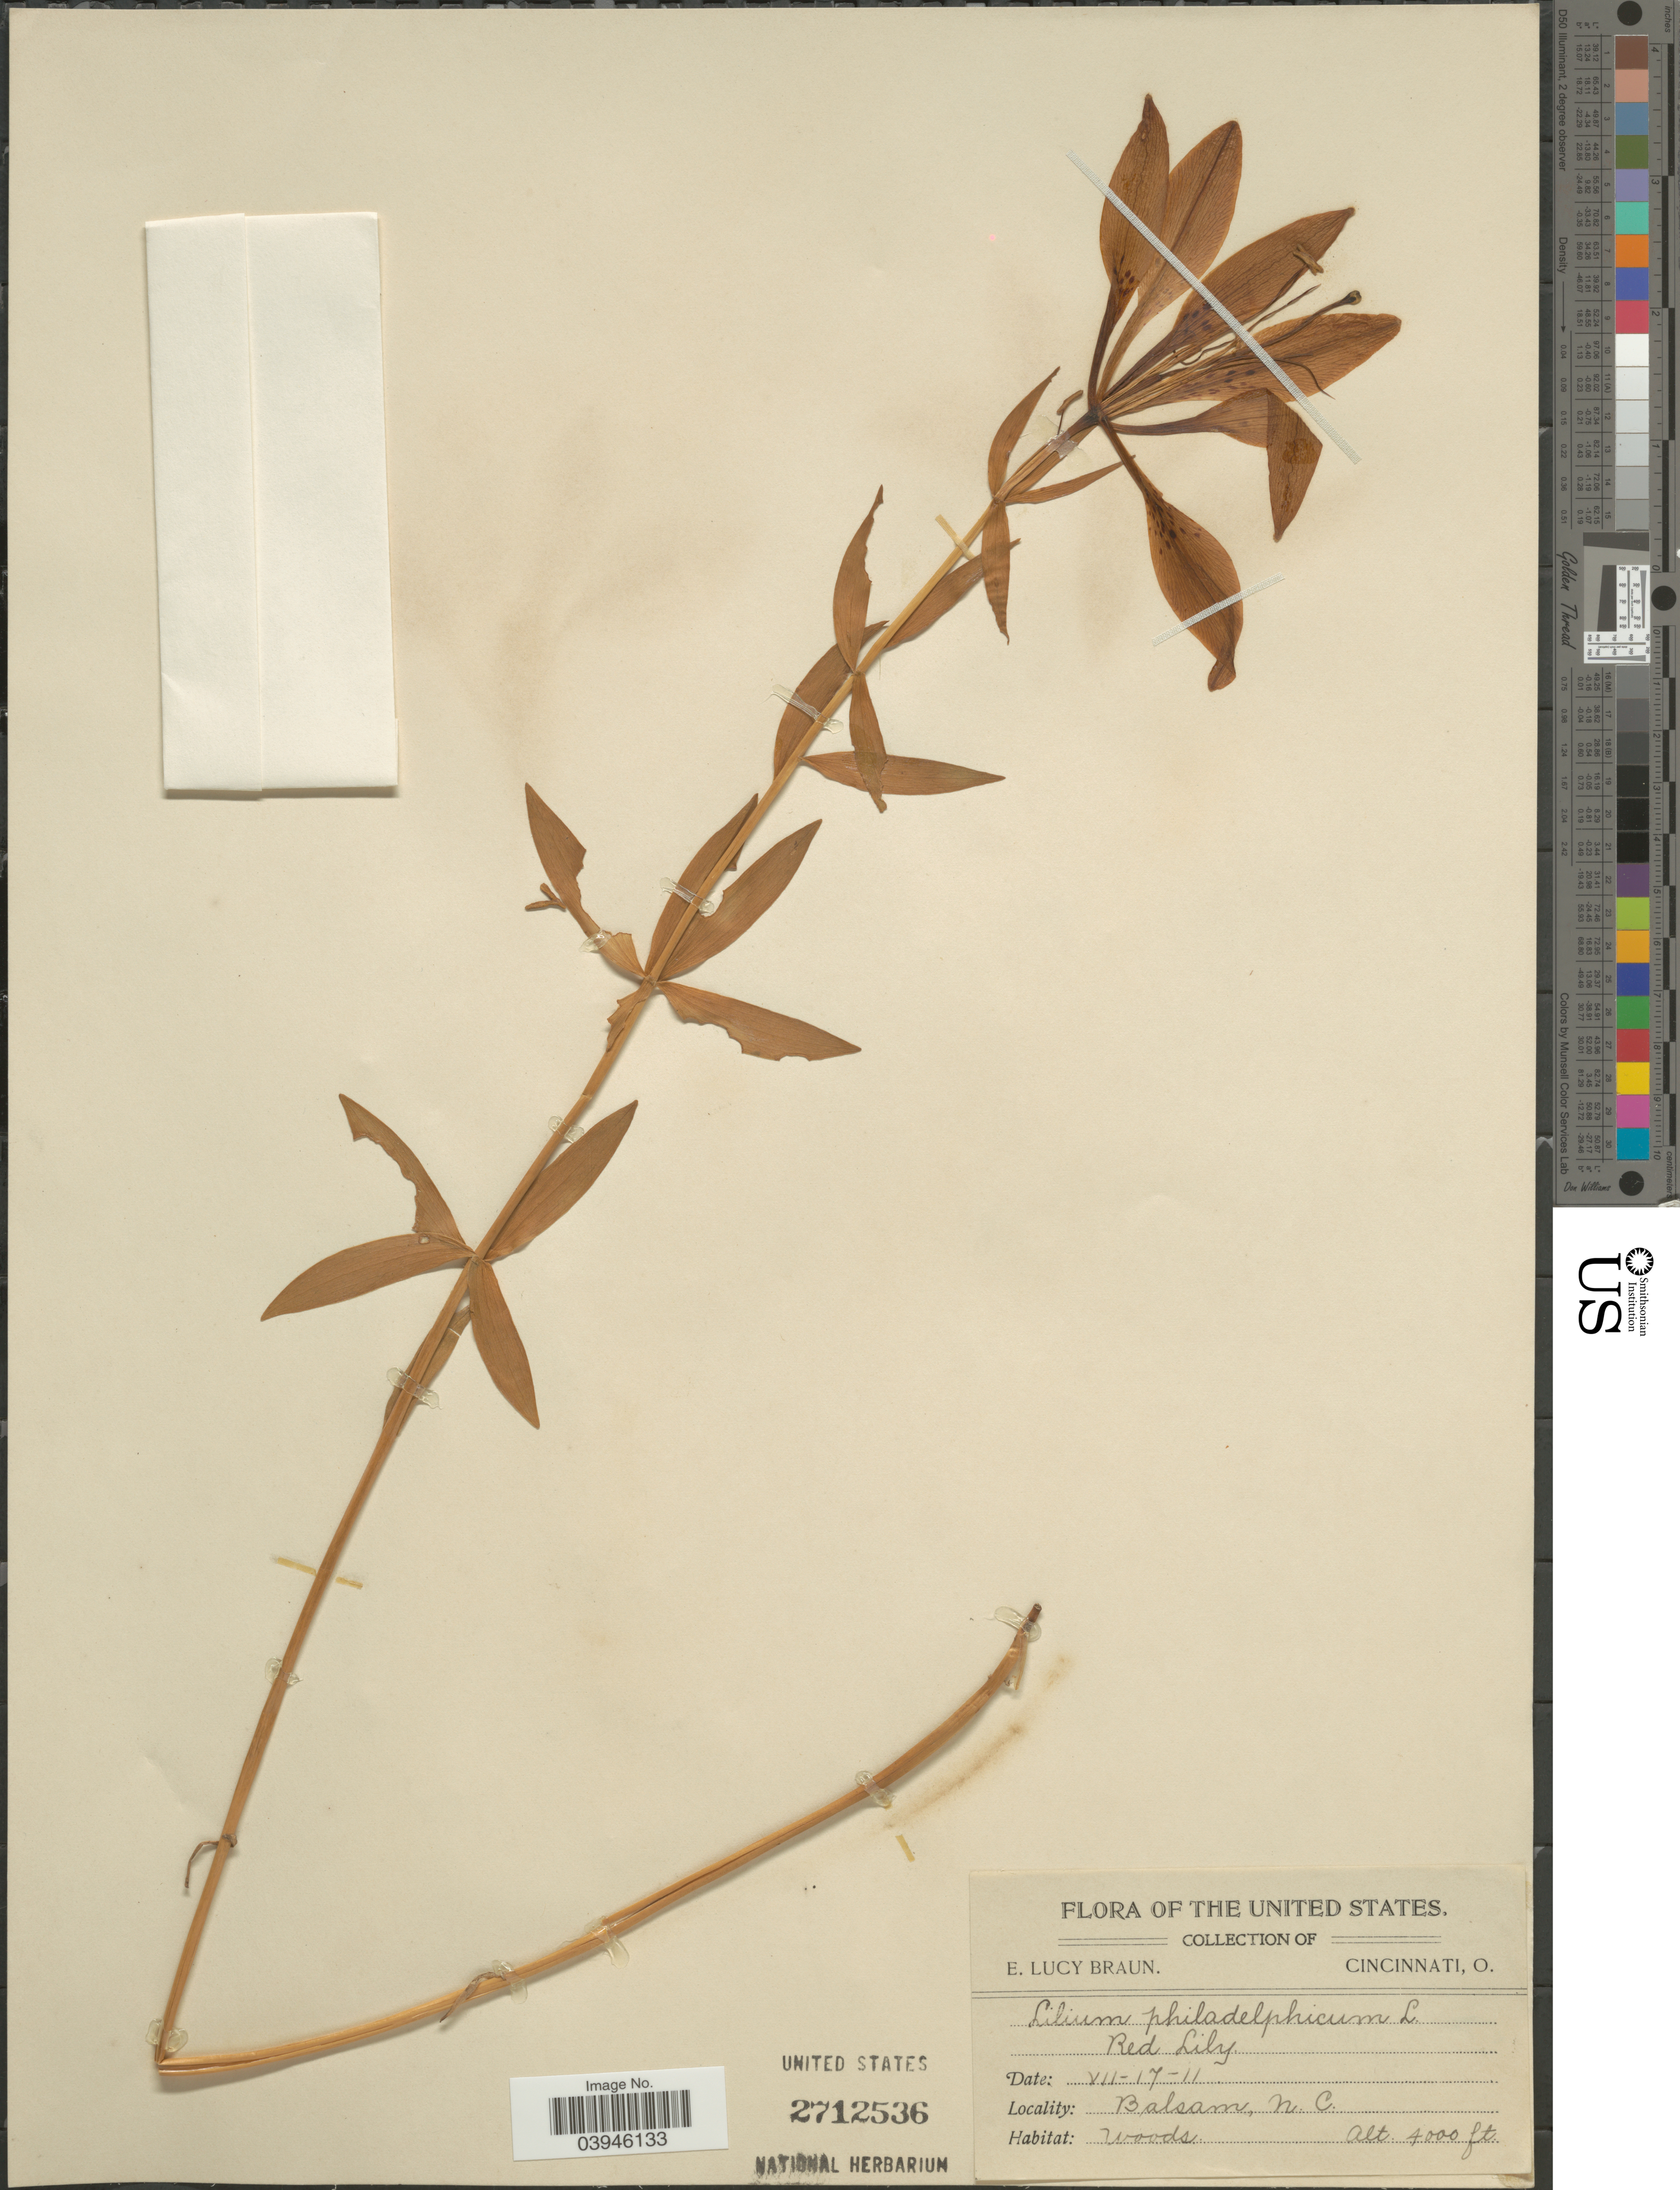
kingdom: Plantae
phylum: Tracheophyta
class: Liliopsida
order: Liliales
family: Liliaceae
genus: Lilium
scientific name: Lilium philadelphicum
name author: L.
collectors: E. L. Braun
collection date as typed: Transcribed d/m/y: 17/7/11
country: United States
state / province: North Carolina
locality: Balsam.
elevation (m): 1219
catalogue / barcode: US 2712536